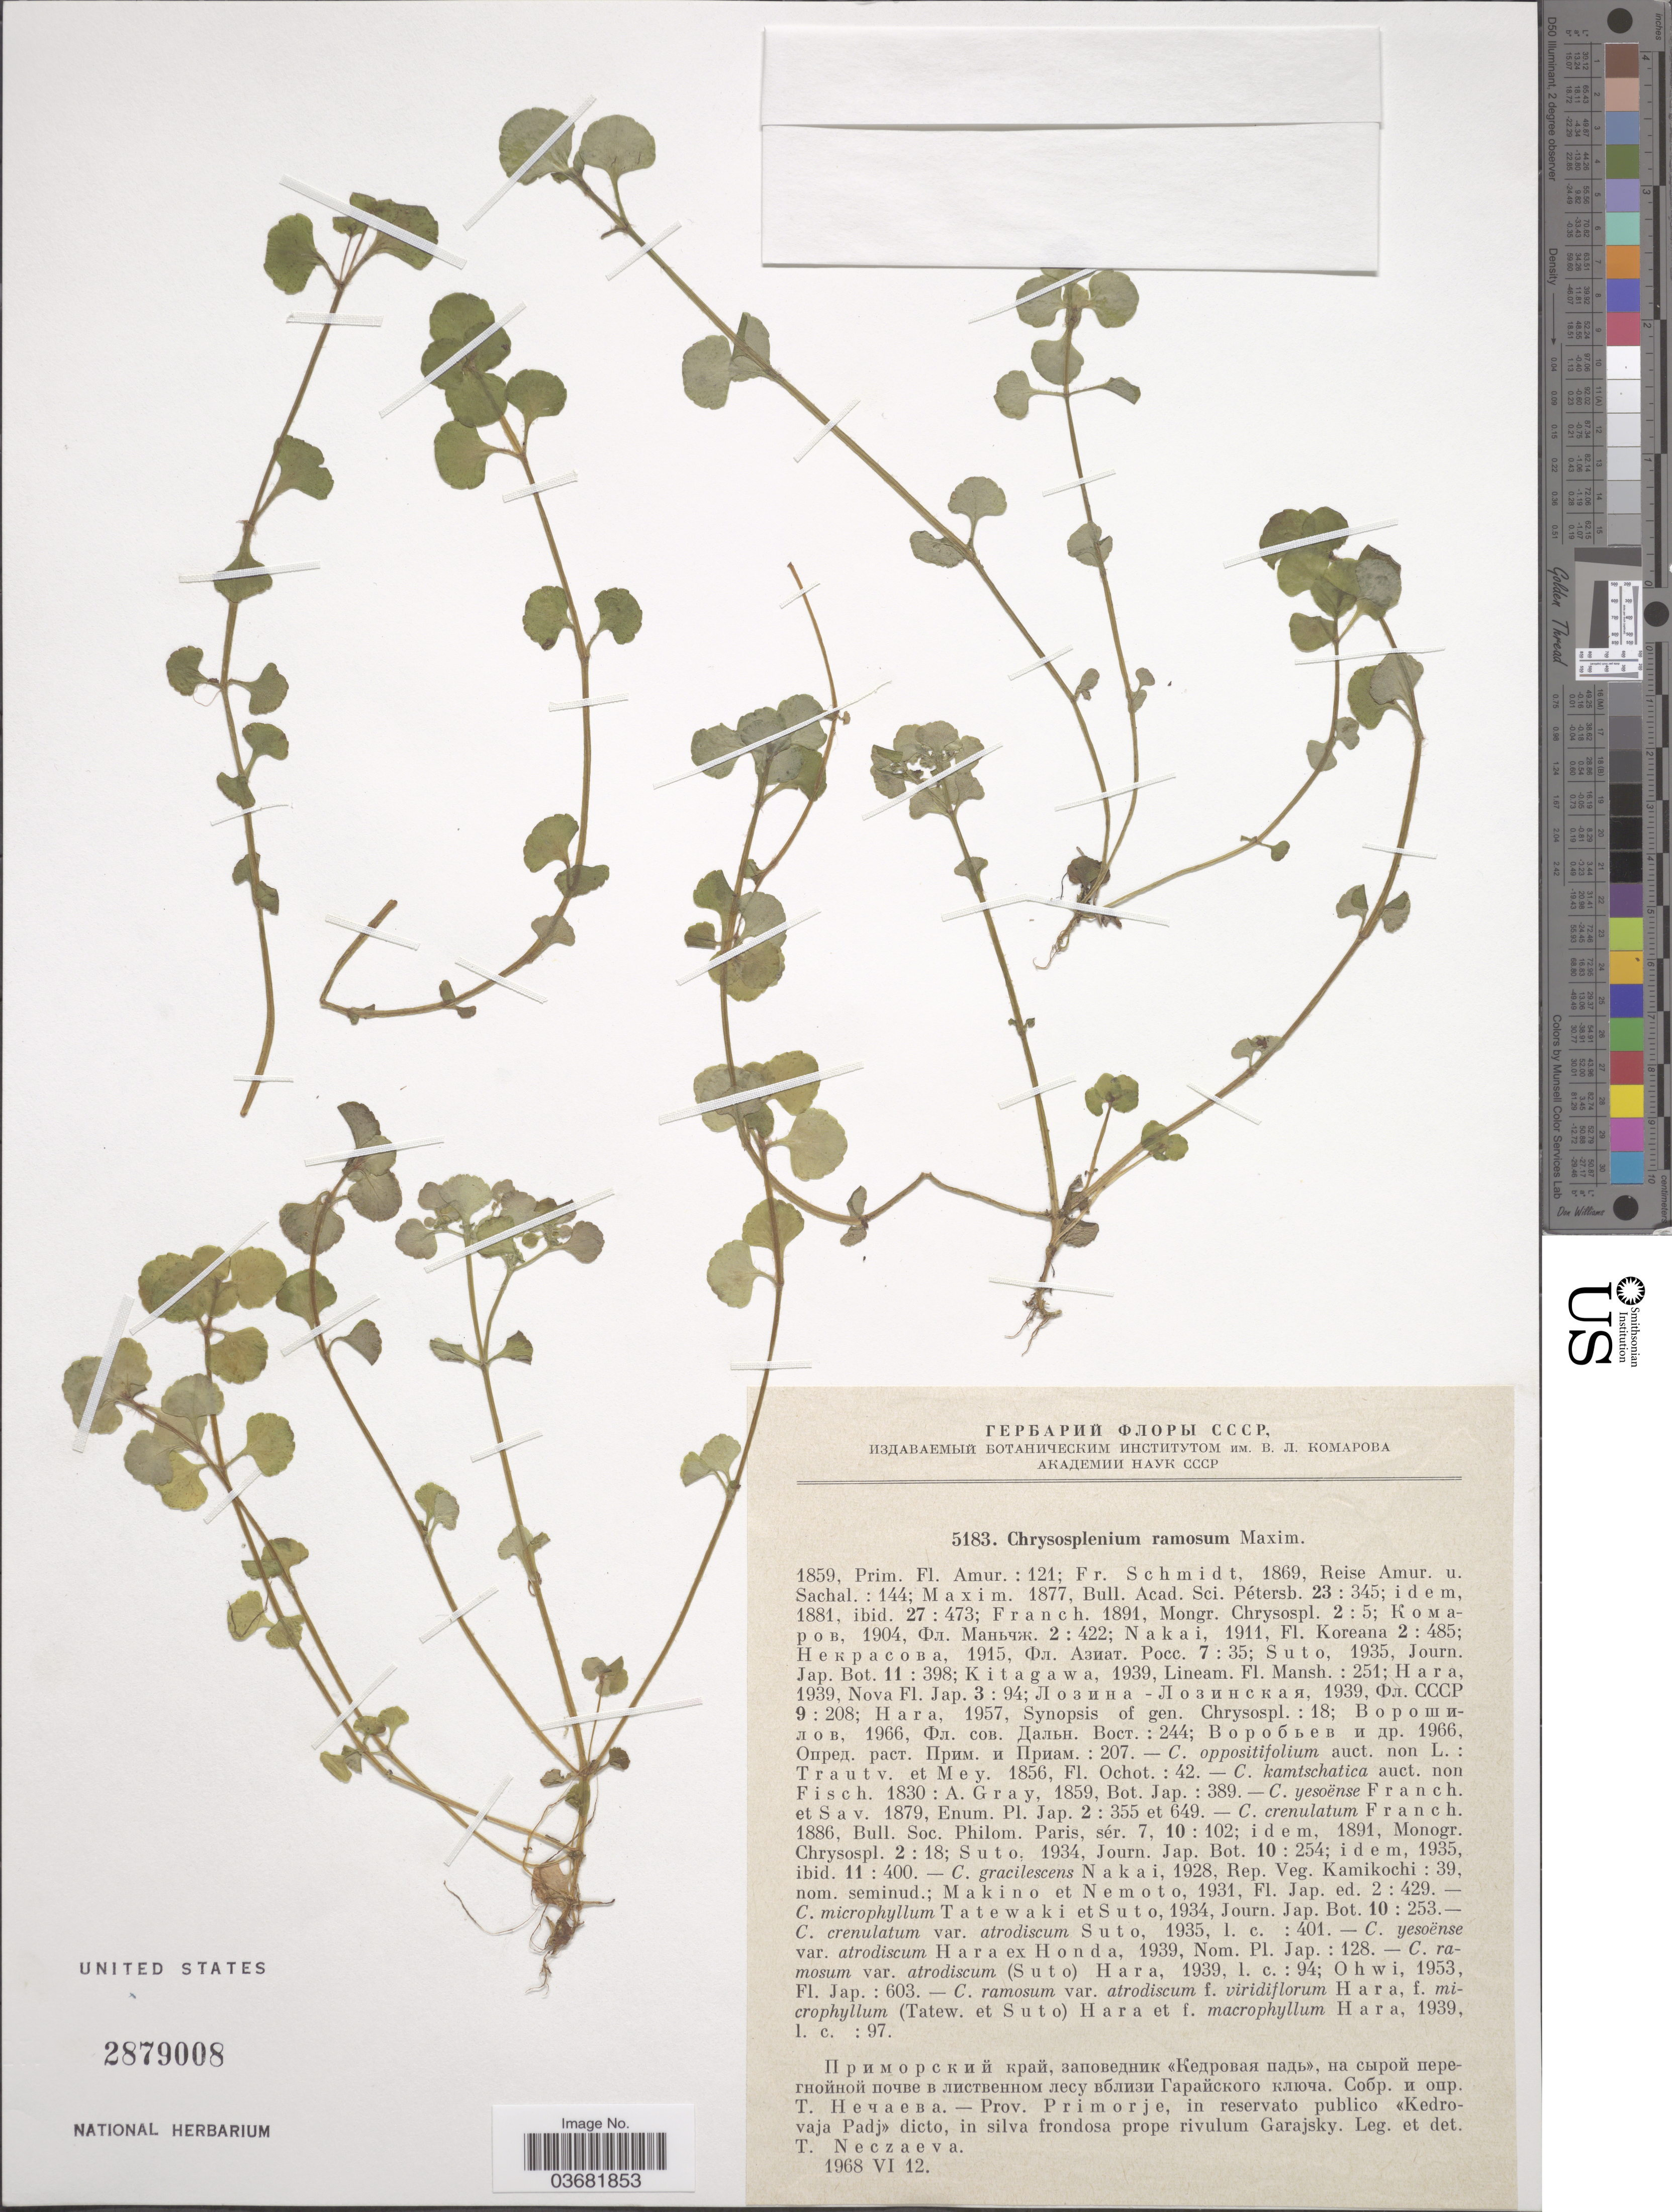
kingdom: Plantae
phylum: Tracheophyta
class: Magnoliopsida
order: Saxifragales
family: Saxifragaceae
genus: Chrysosplenium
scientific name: Chrysosplenium ramosum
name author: Maxim.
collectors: T. Neczaeva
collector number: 5183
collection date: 1968-06-12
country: Russian Federation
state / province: Primorsky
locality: Prov. Primorje, in reservato publico «Kedrovaja Padj» dicto, in silva frondosa prope rivulum Garajsky.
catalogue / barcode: US 2879008